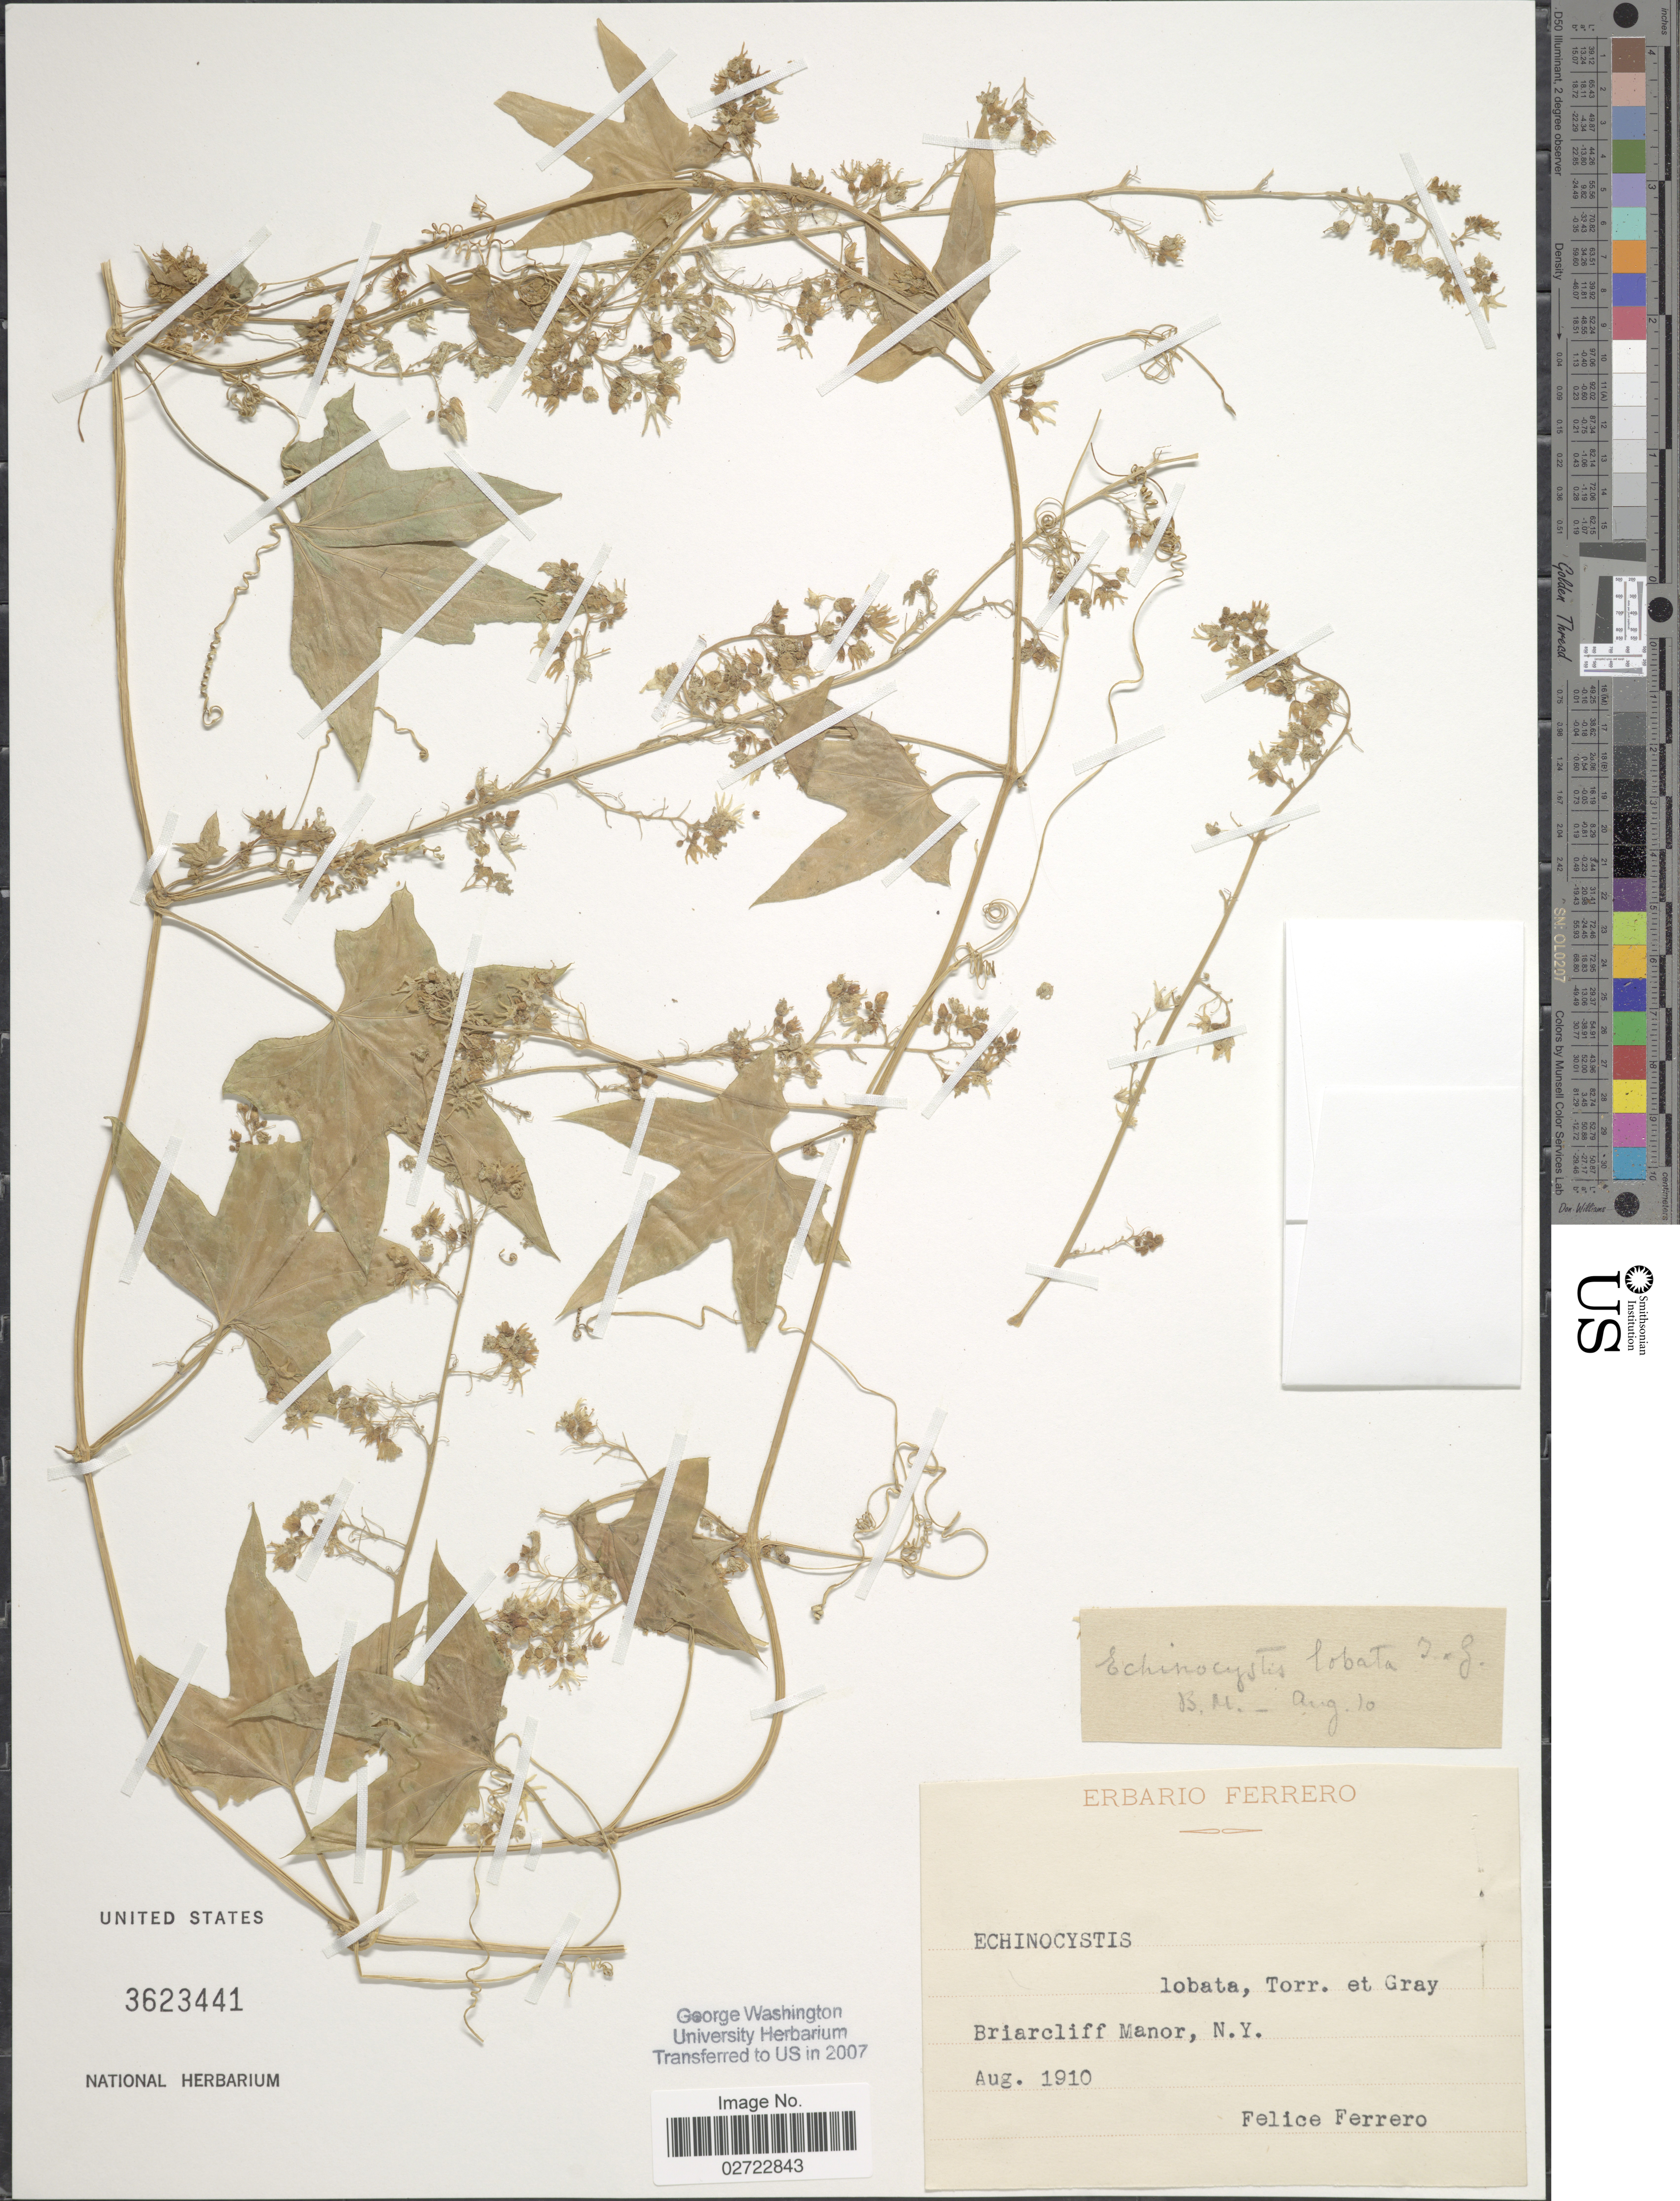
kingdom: Plantae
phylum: Tracheophyta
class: Magnoliopsida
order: Cucurbitales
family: Cucurbitaceae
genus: Echinocystis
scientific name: Echinocystis lobata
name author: (Michx.) Torr. & A. Gray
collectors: F. Ferrero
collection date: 1910-08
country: United States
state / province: New York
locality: Briarcliff Manor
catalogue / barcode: US 3623441